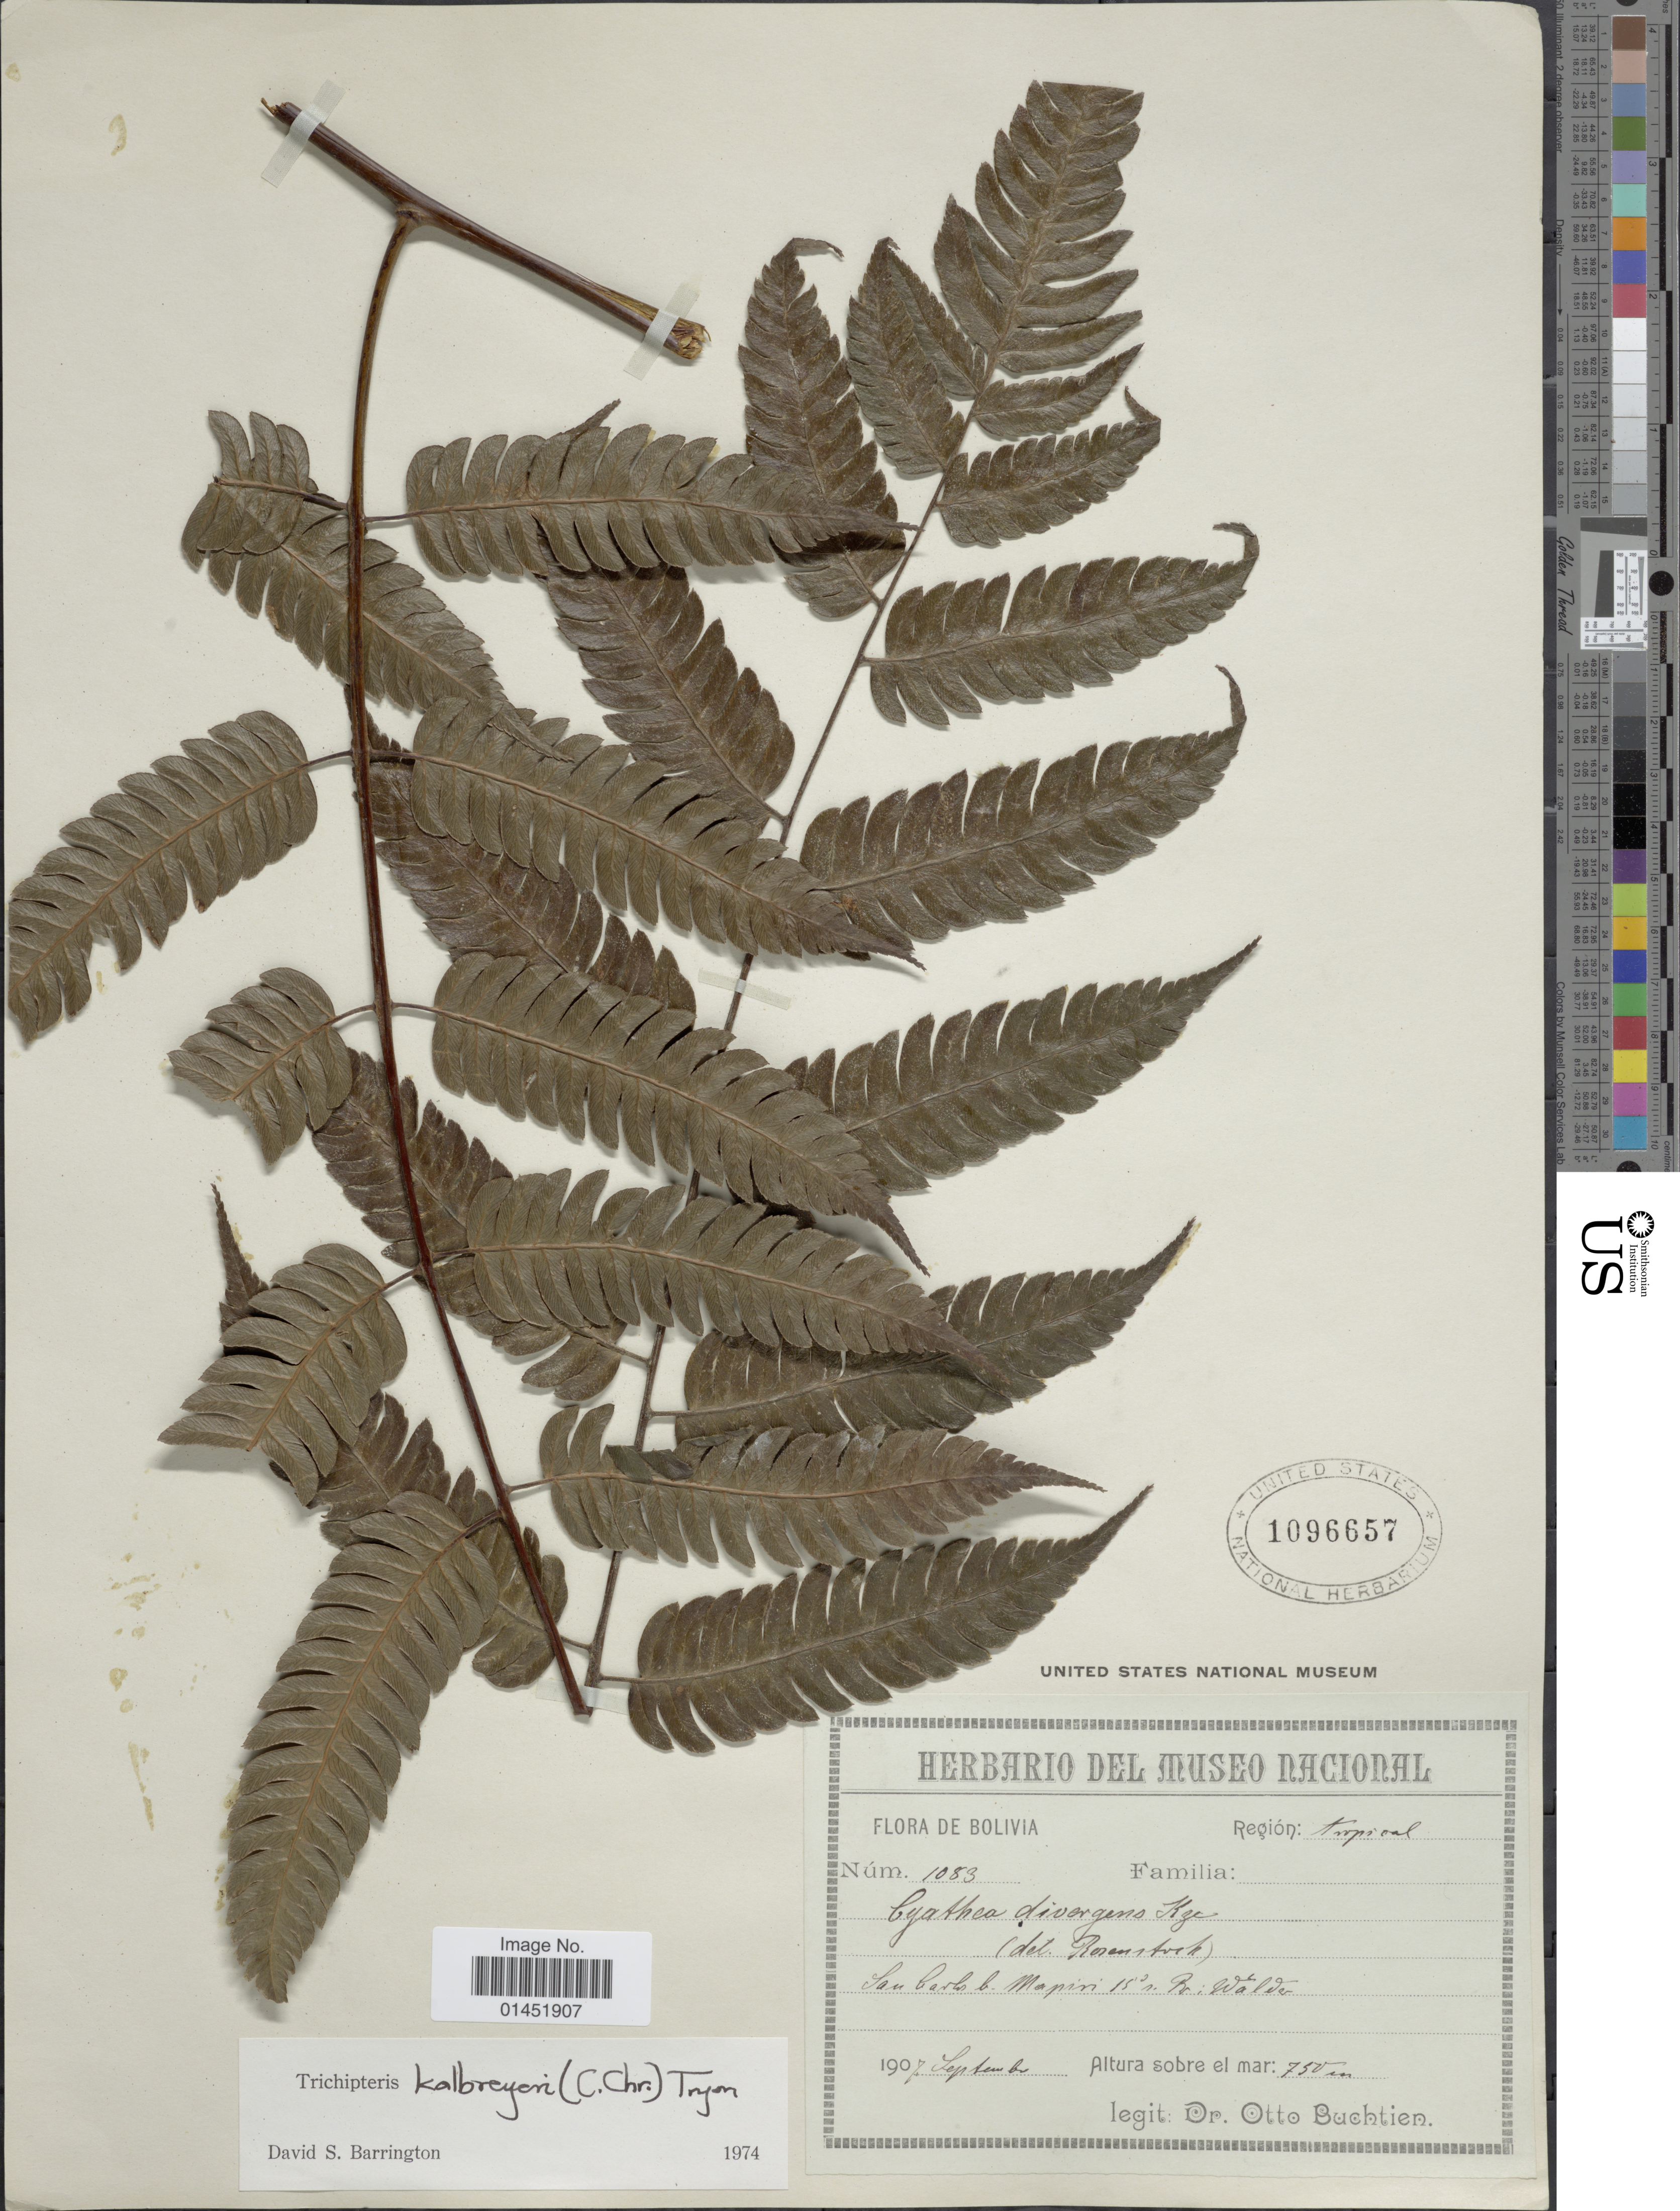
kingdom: Plantae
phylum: Tracheophyta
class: Polypodiopsida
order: Cyatheales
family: Cyatheaceae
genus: Cyathea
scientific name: Cyathea kalbreyeri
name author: (Baker) Domin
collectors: O. Buchtien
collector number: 1083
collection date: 1907-09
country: Bolivia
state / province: La Paz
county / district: Mapiri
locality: San Carlos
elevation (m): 750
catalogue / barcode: US 1096657